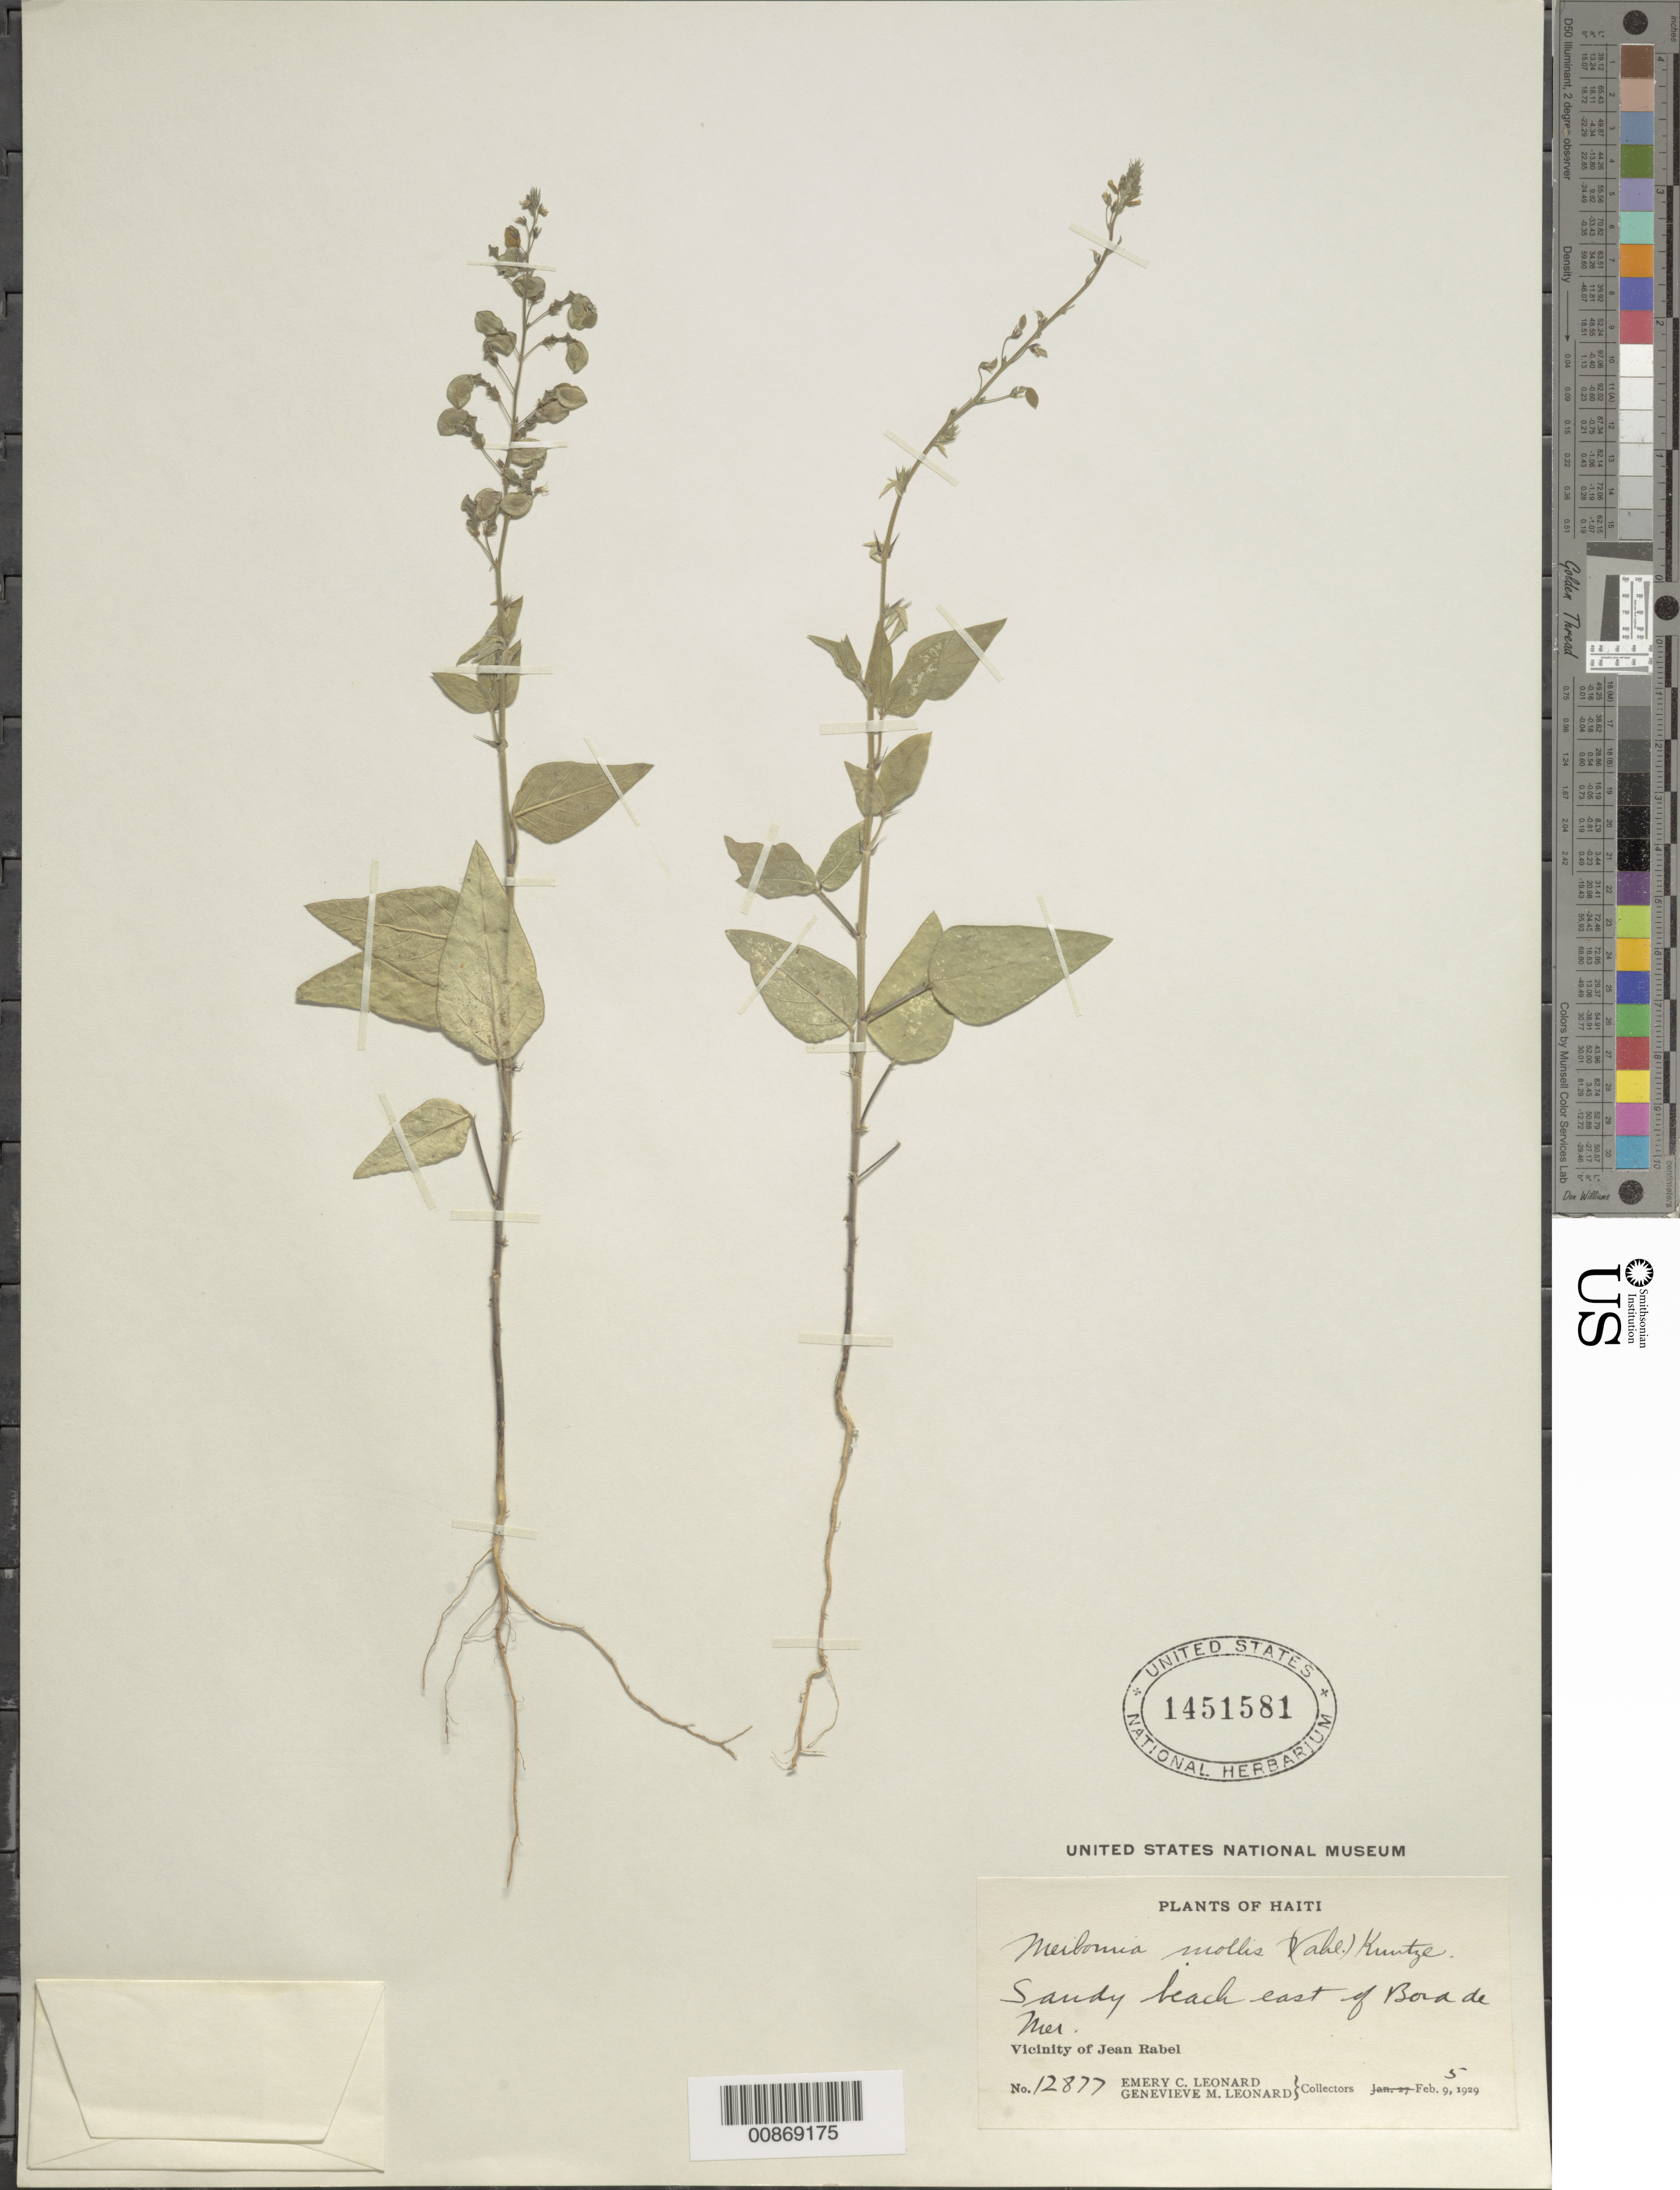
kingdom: Plantae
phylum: Tracheophyta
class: Magnoliopsida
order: Fabales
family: Fabaceae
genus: Desmodium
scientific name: Desmodium glabrum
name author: (Mill.) DC.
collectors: E. C. Leonard & G. M. Leonard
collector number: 12877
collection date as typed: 05 Feb 1929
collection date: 1929-02-05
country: Haiti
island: Hispaniola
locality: Vicinity of Jean Rabel. East of Bord du Mer.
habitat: Sandy beach.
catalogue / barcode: US 1451581